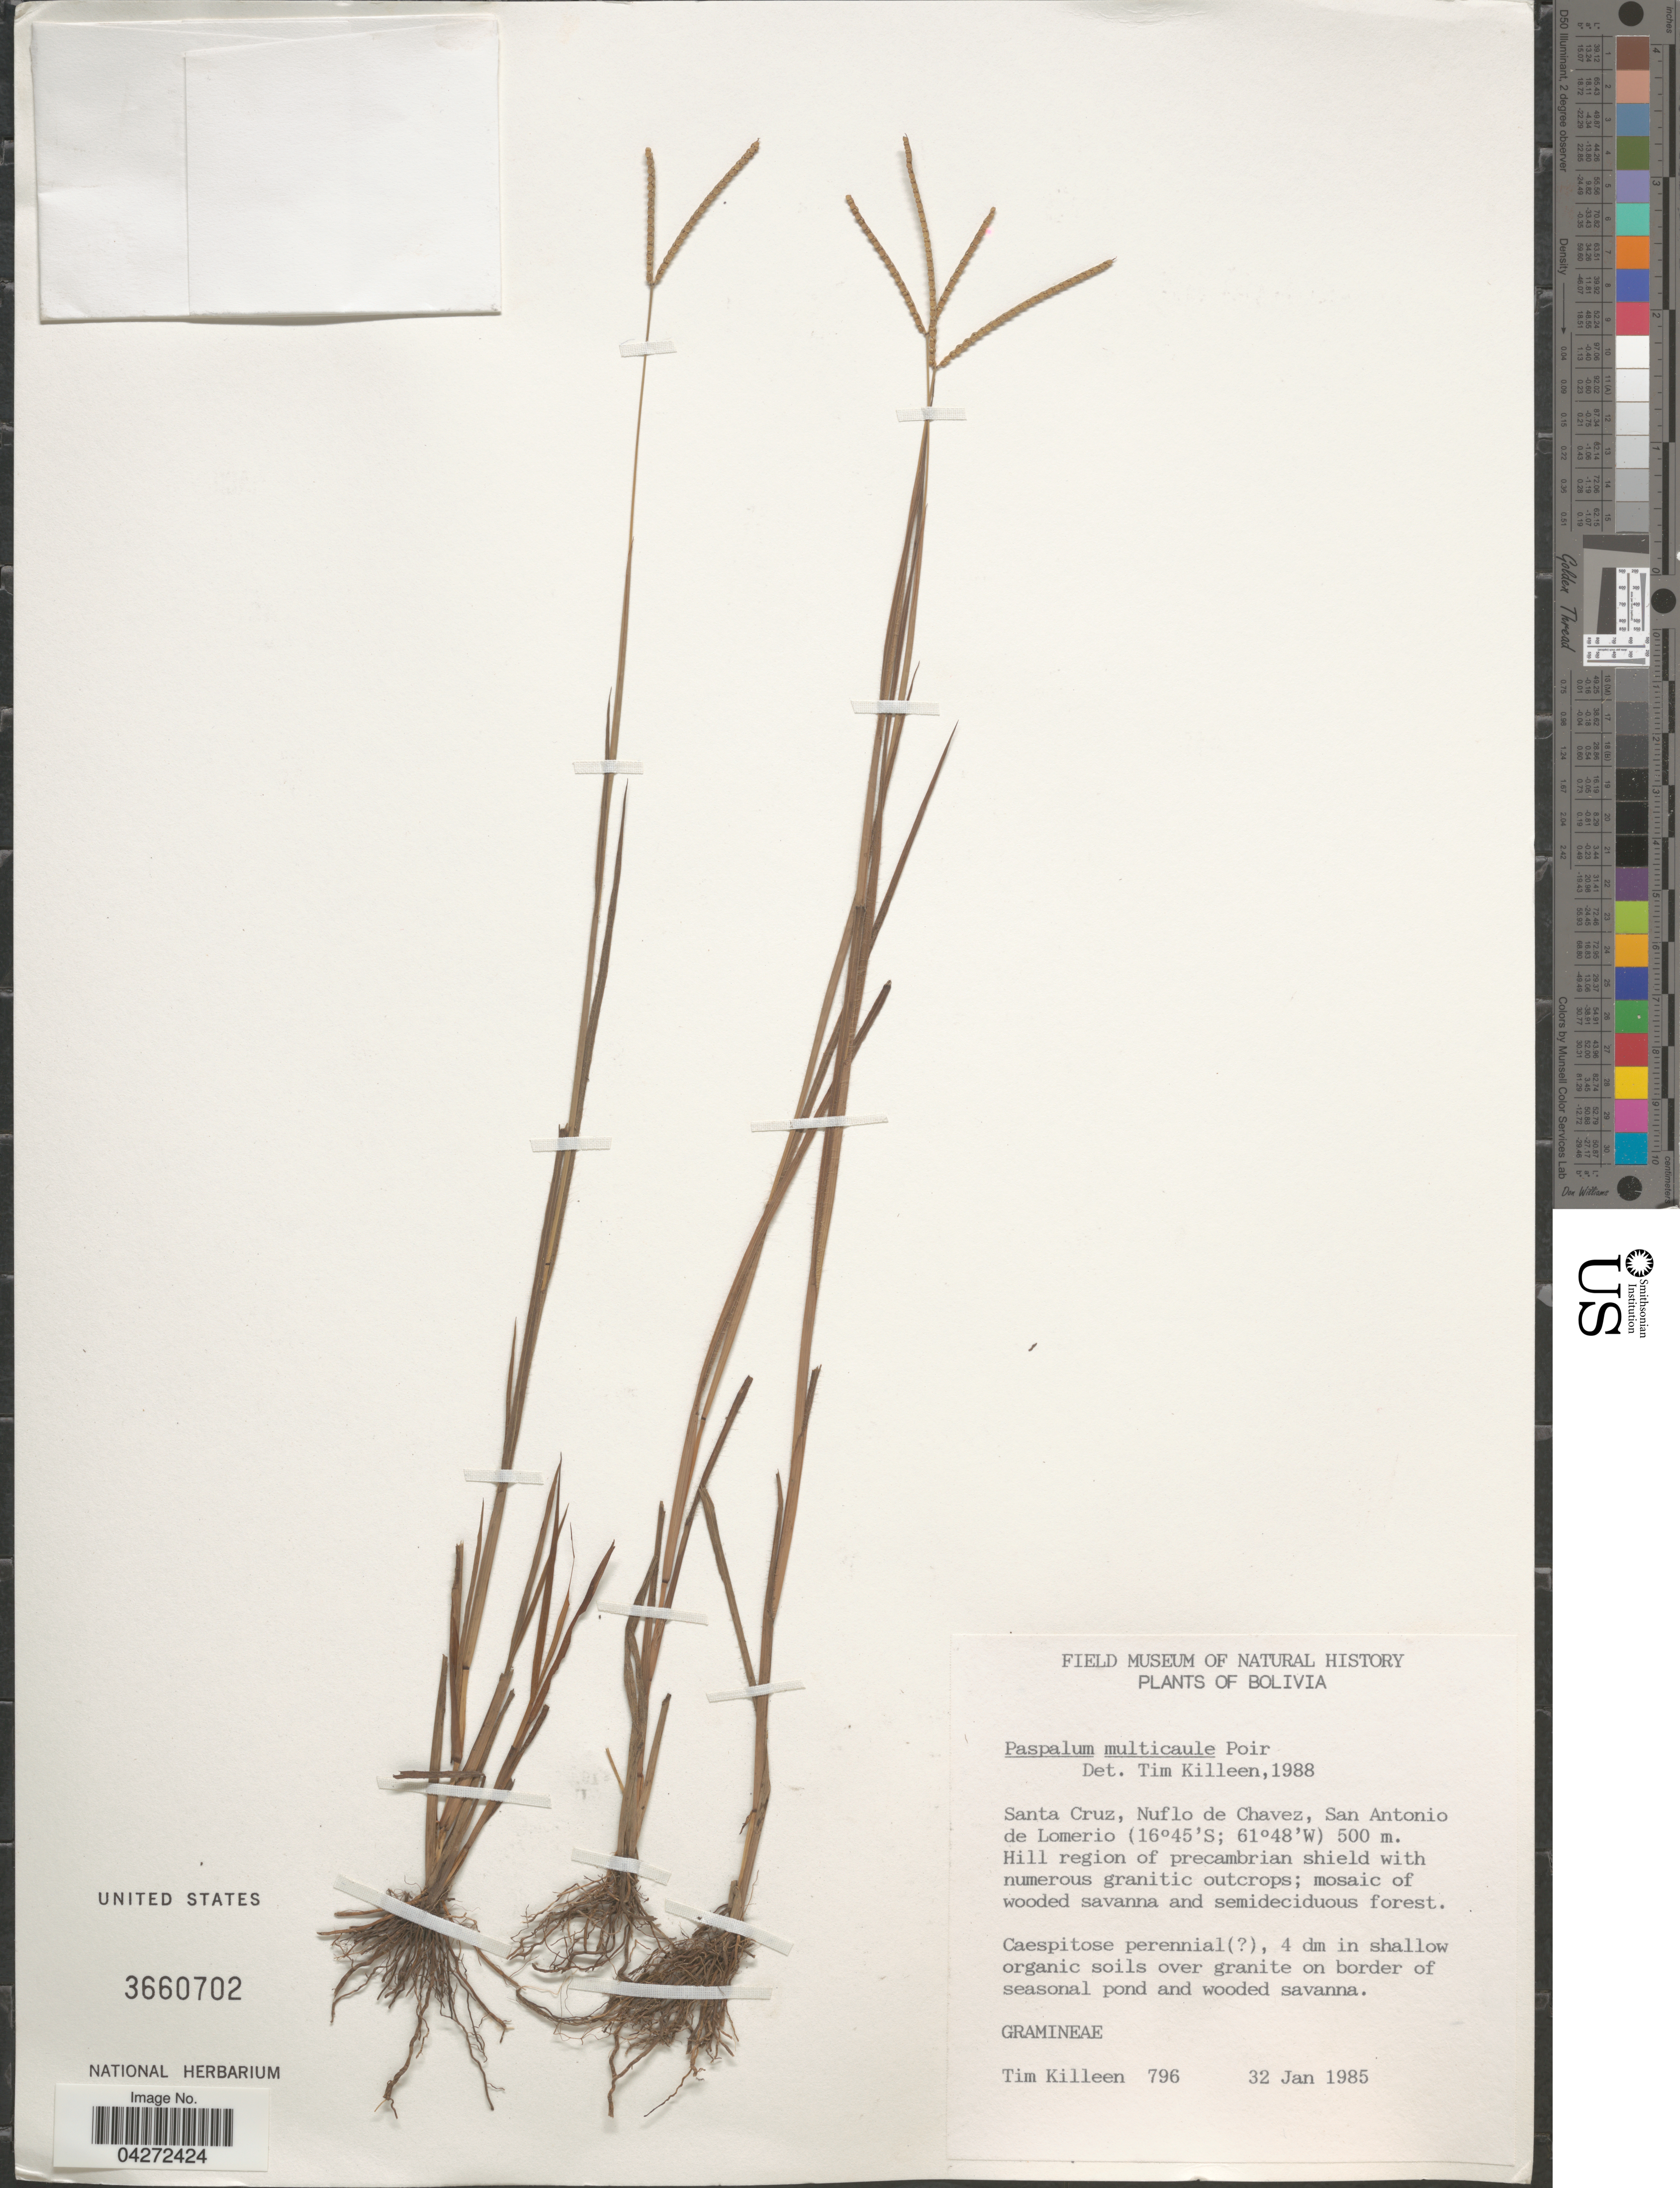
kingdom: Plantae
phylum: Tracheophyta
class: Liliopsida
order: Poales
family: Poaceae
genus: Paspalum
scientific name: Paspalum multicaule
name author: Poir.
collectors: T. J. Killeen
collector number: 796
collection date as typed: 32 Jan 1985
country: Bolivia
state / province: Santa Cruz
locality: Nuflo de Chavez, San Antonio de Lomerio.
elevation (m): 500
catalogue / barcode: US 3660702